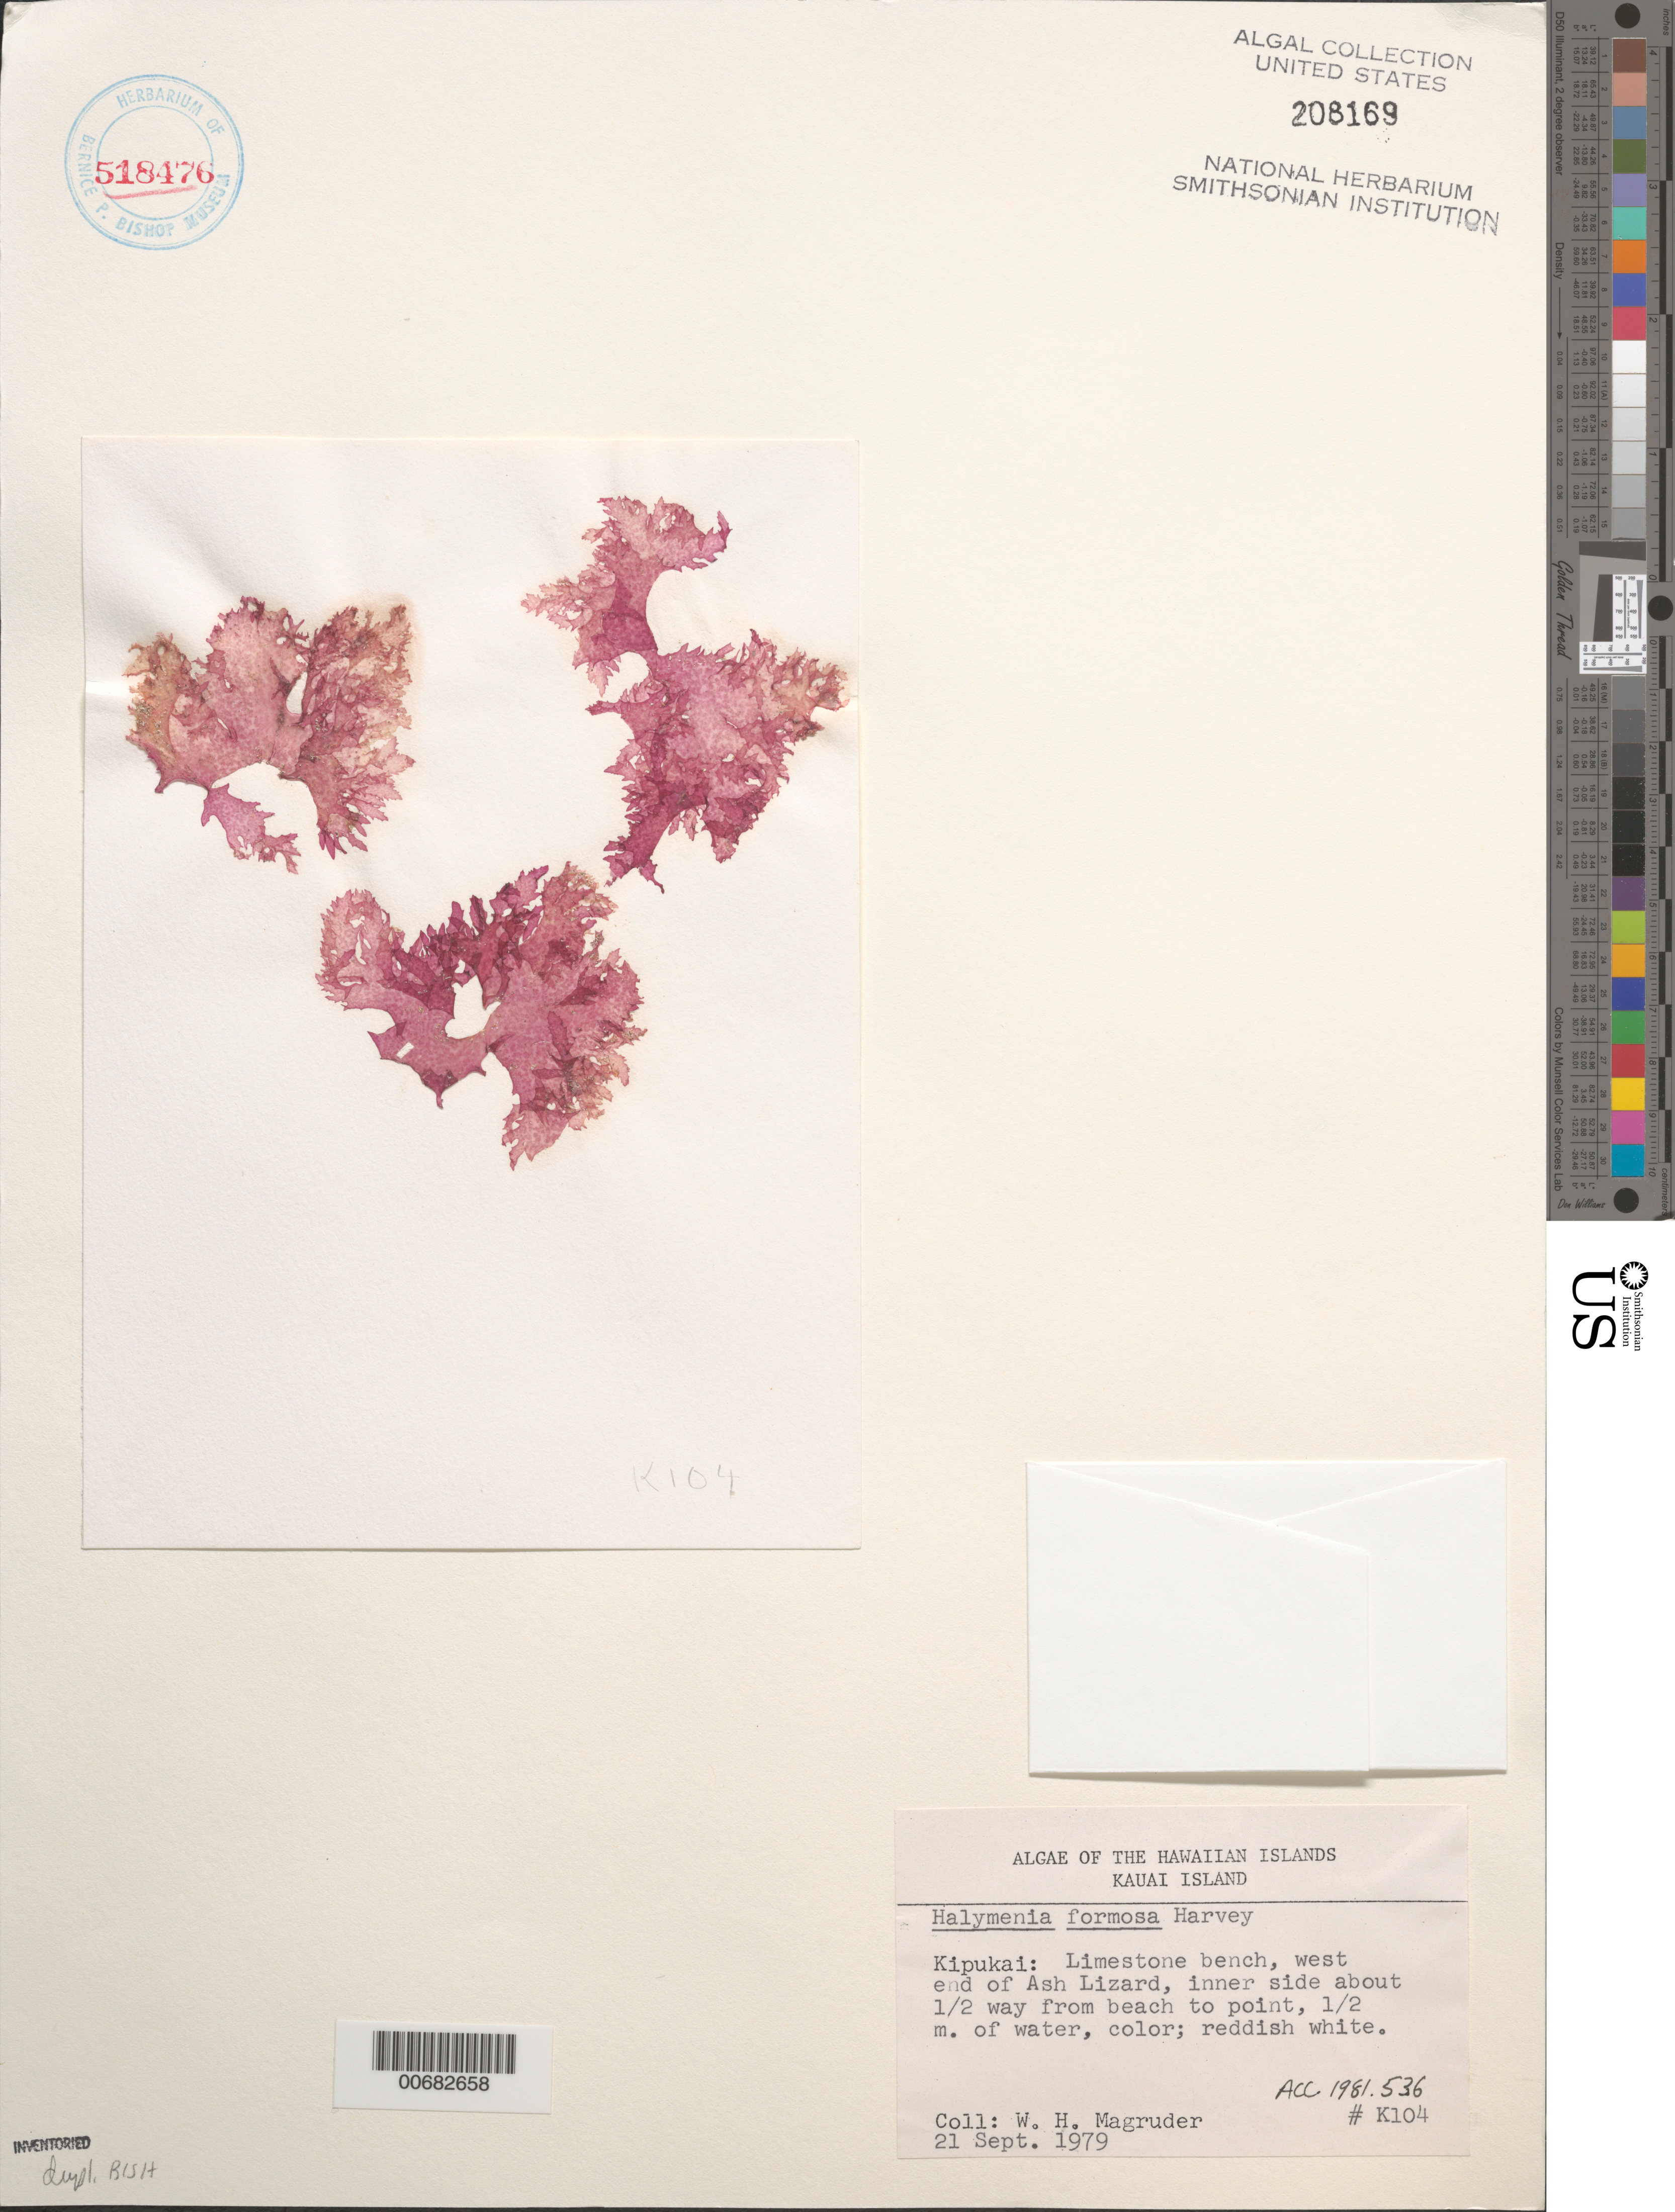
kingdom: Plantae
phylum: Rhodophyta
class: Florideophyceae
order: Halymeniales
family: Halymeniaceae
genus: Halymenia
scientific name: Halymenia formosa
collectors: W. Magruder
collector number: K104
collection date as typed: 21 Sep 1979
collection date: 1979-09-21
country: United States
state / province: Hawaii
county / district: Kauai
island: Kaua'i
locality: Kipukai, Ash Lizard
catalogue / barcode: US 208169